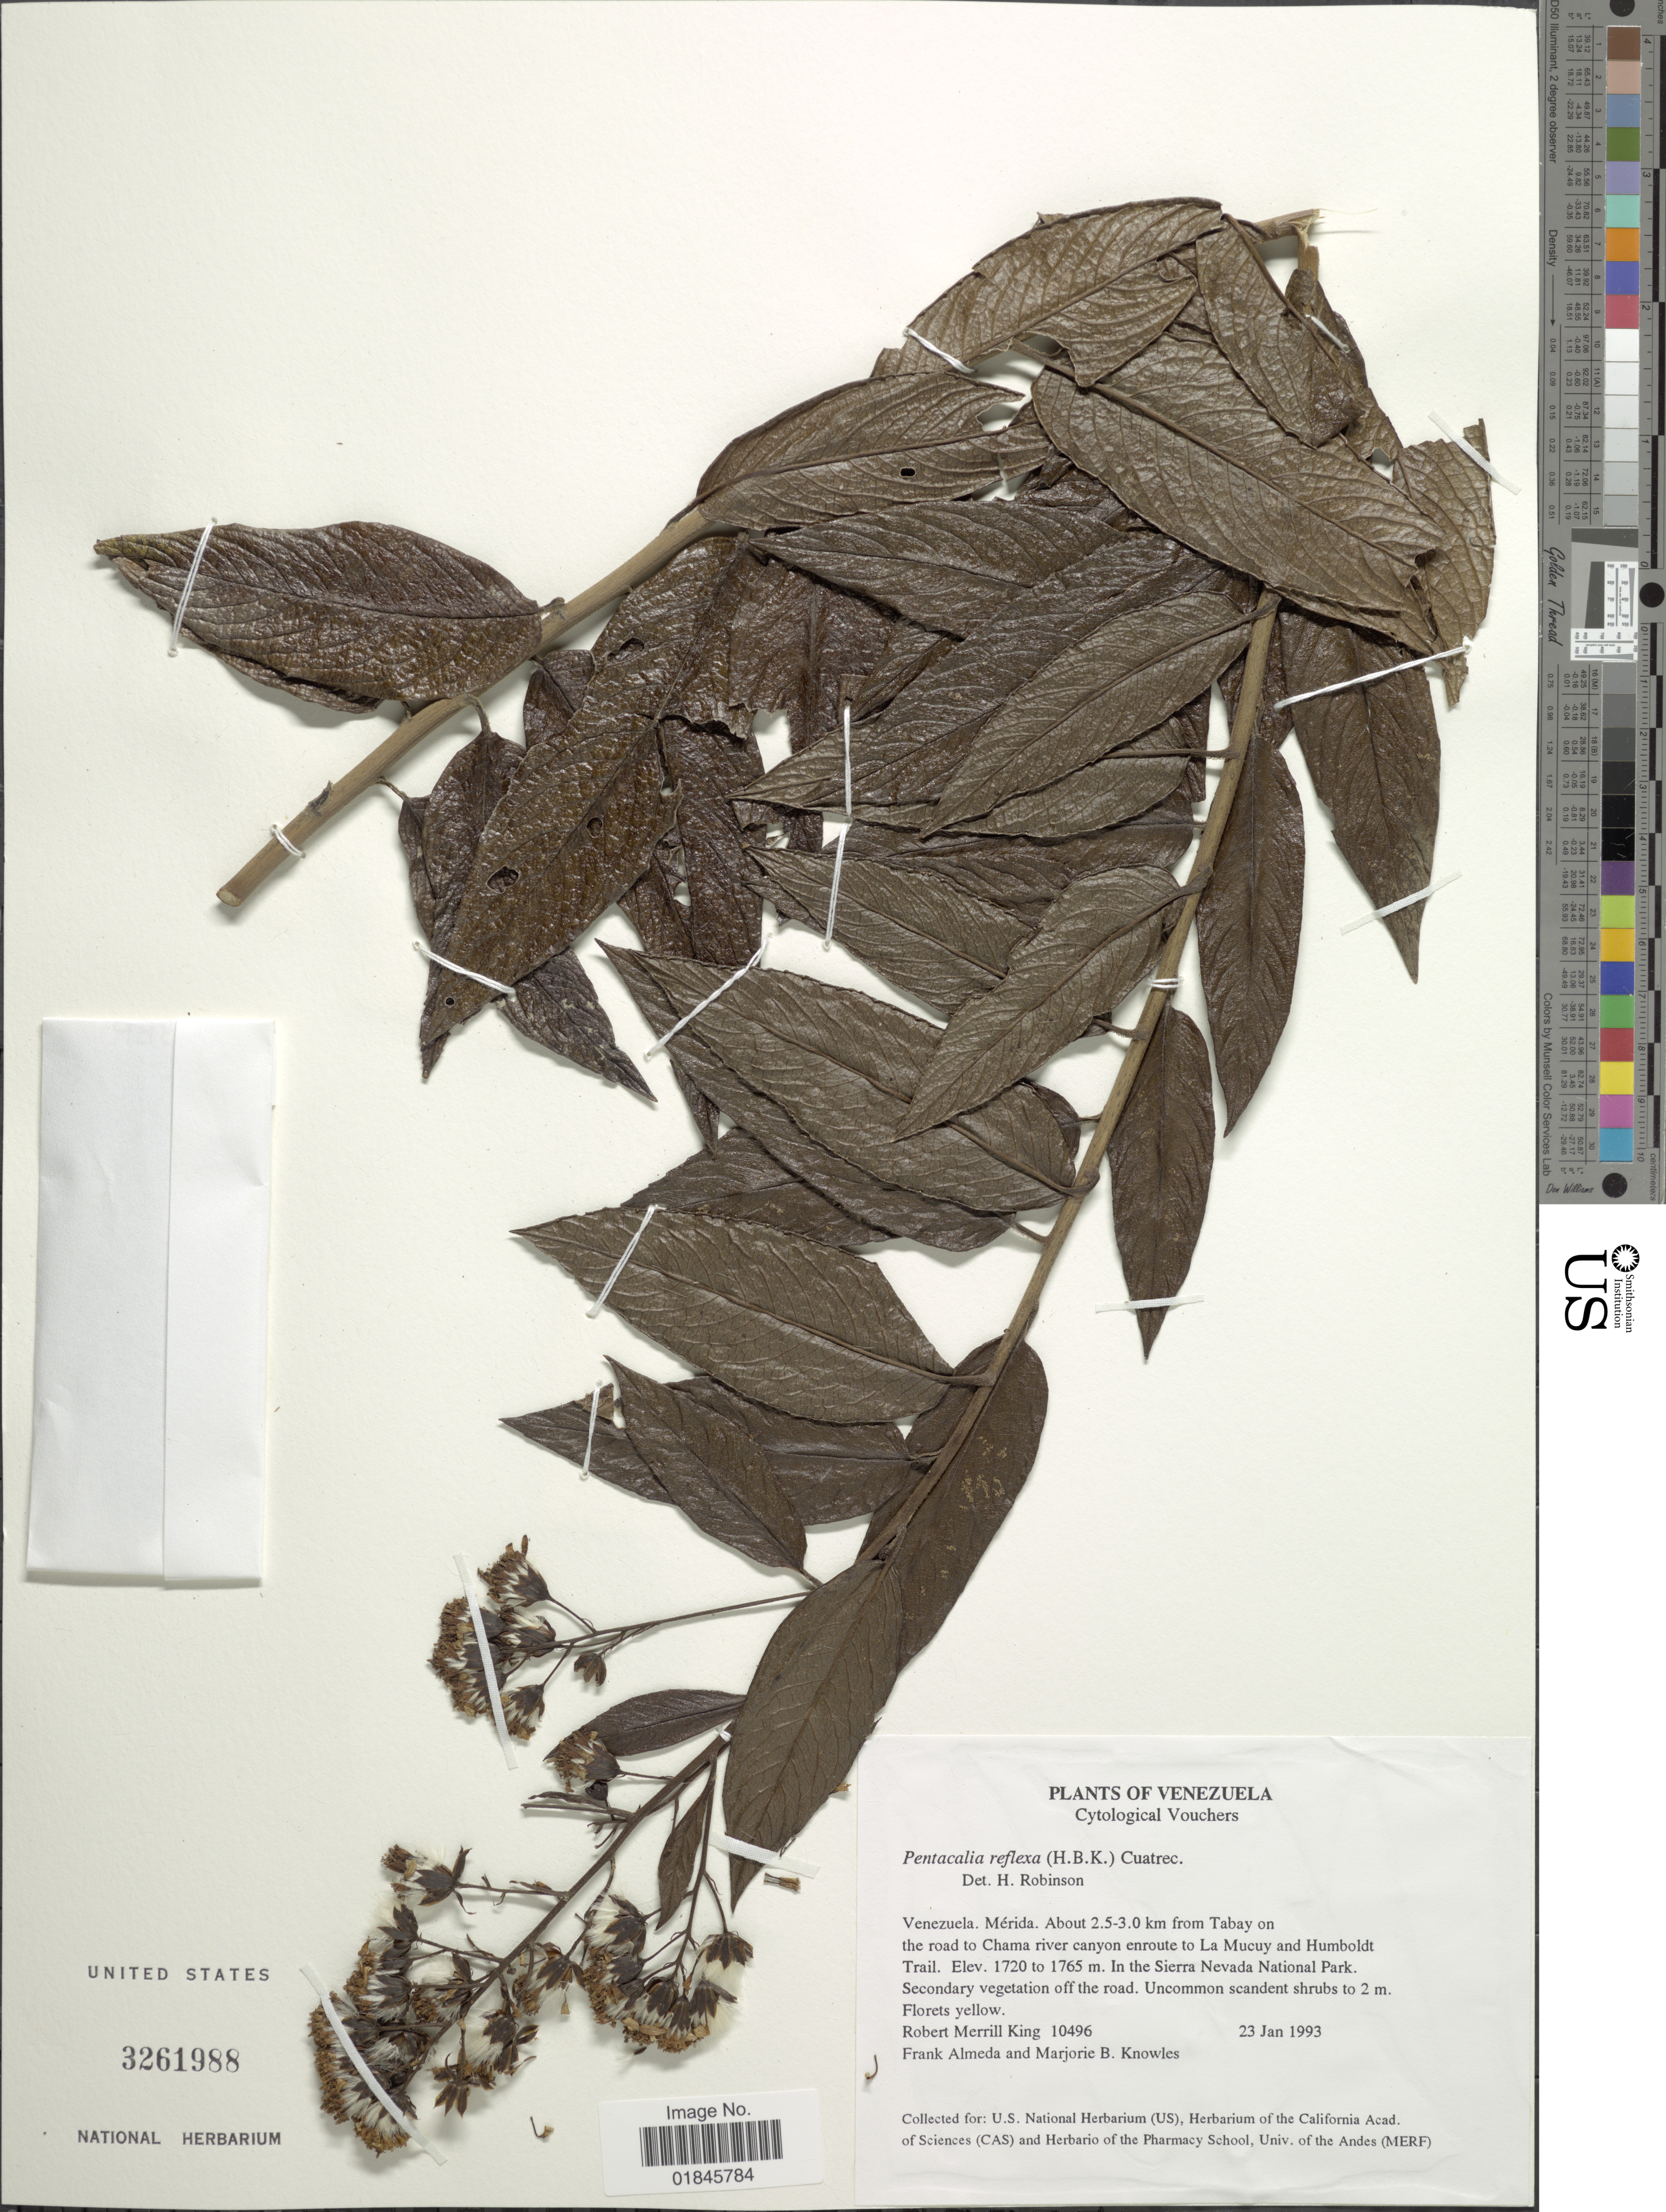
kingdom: Plantae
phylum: Tracheophyta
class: Magnoliopsida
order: Asterales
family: Asteraceae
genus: Pentacalia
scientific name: Pentacalia reflexa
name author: (Kunth) Cuatrec.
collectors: R. M. King, F. Almeda & M. B. Knowles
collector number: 10496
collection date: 1993-01-23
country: Venezuela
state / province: Mérida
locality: Venezuela. Mérida. About 2.5-3.0 km from Tabay on the road to Chama river canyon enroute to La Mucuy and Humboldt Trail. In the Sierra Nevada National Park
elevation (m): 1720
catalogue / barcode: US 3261988